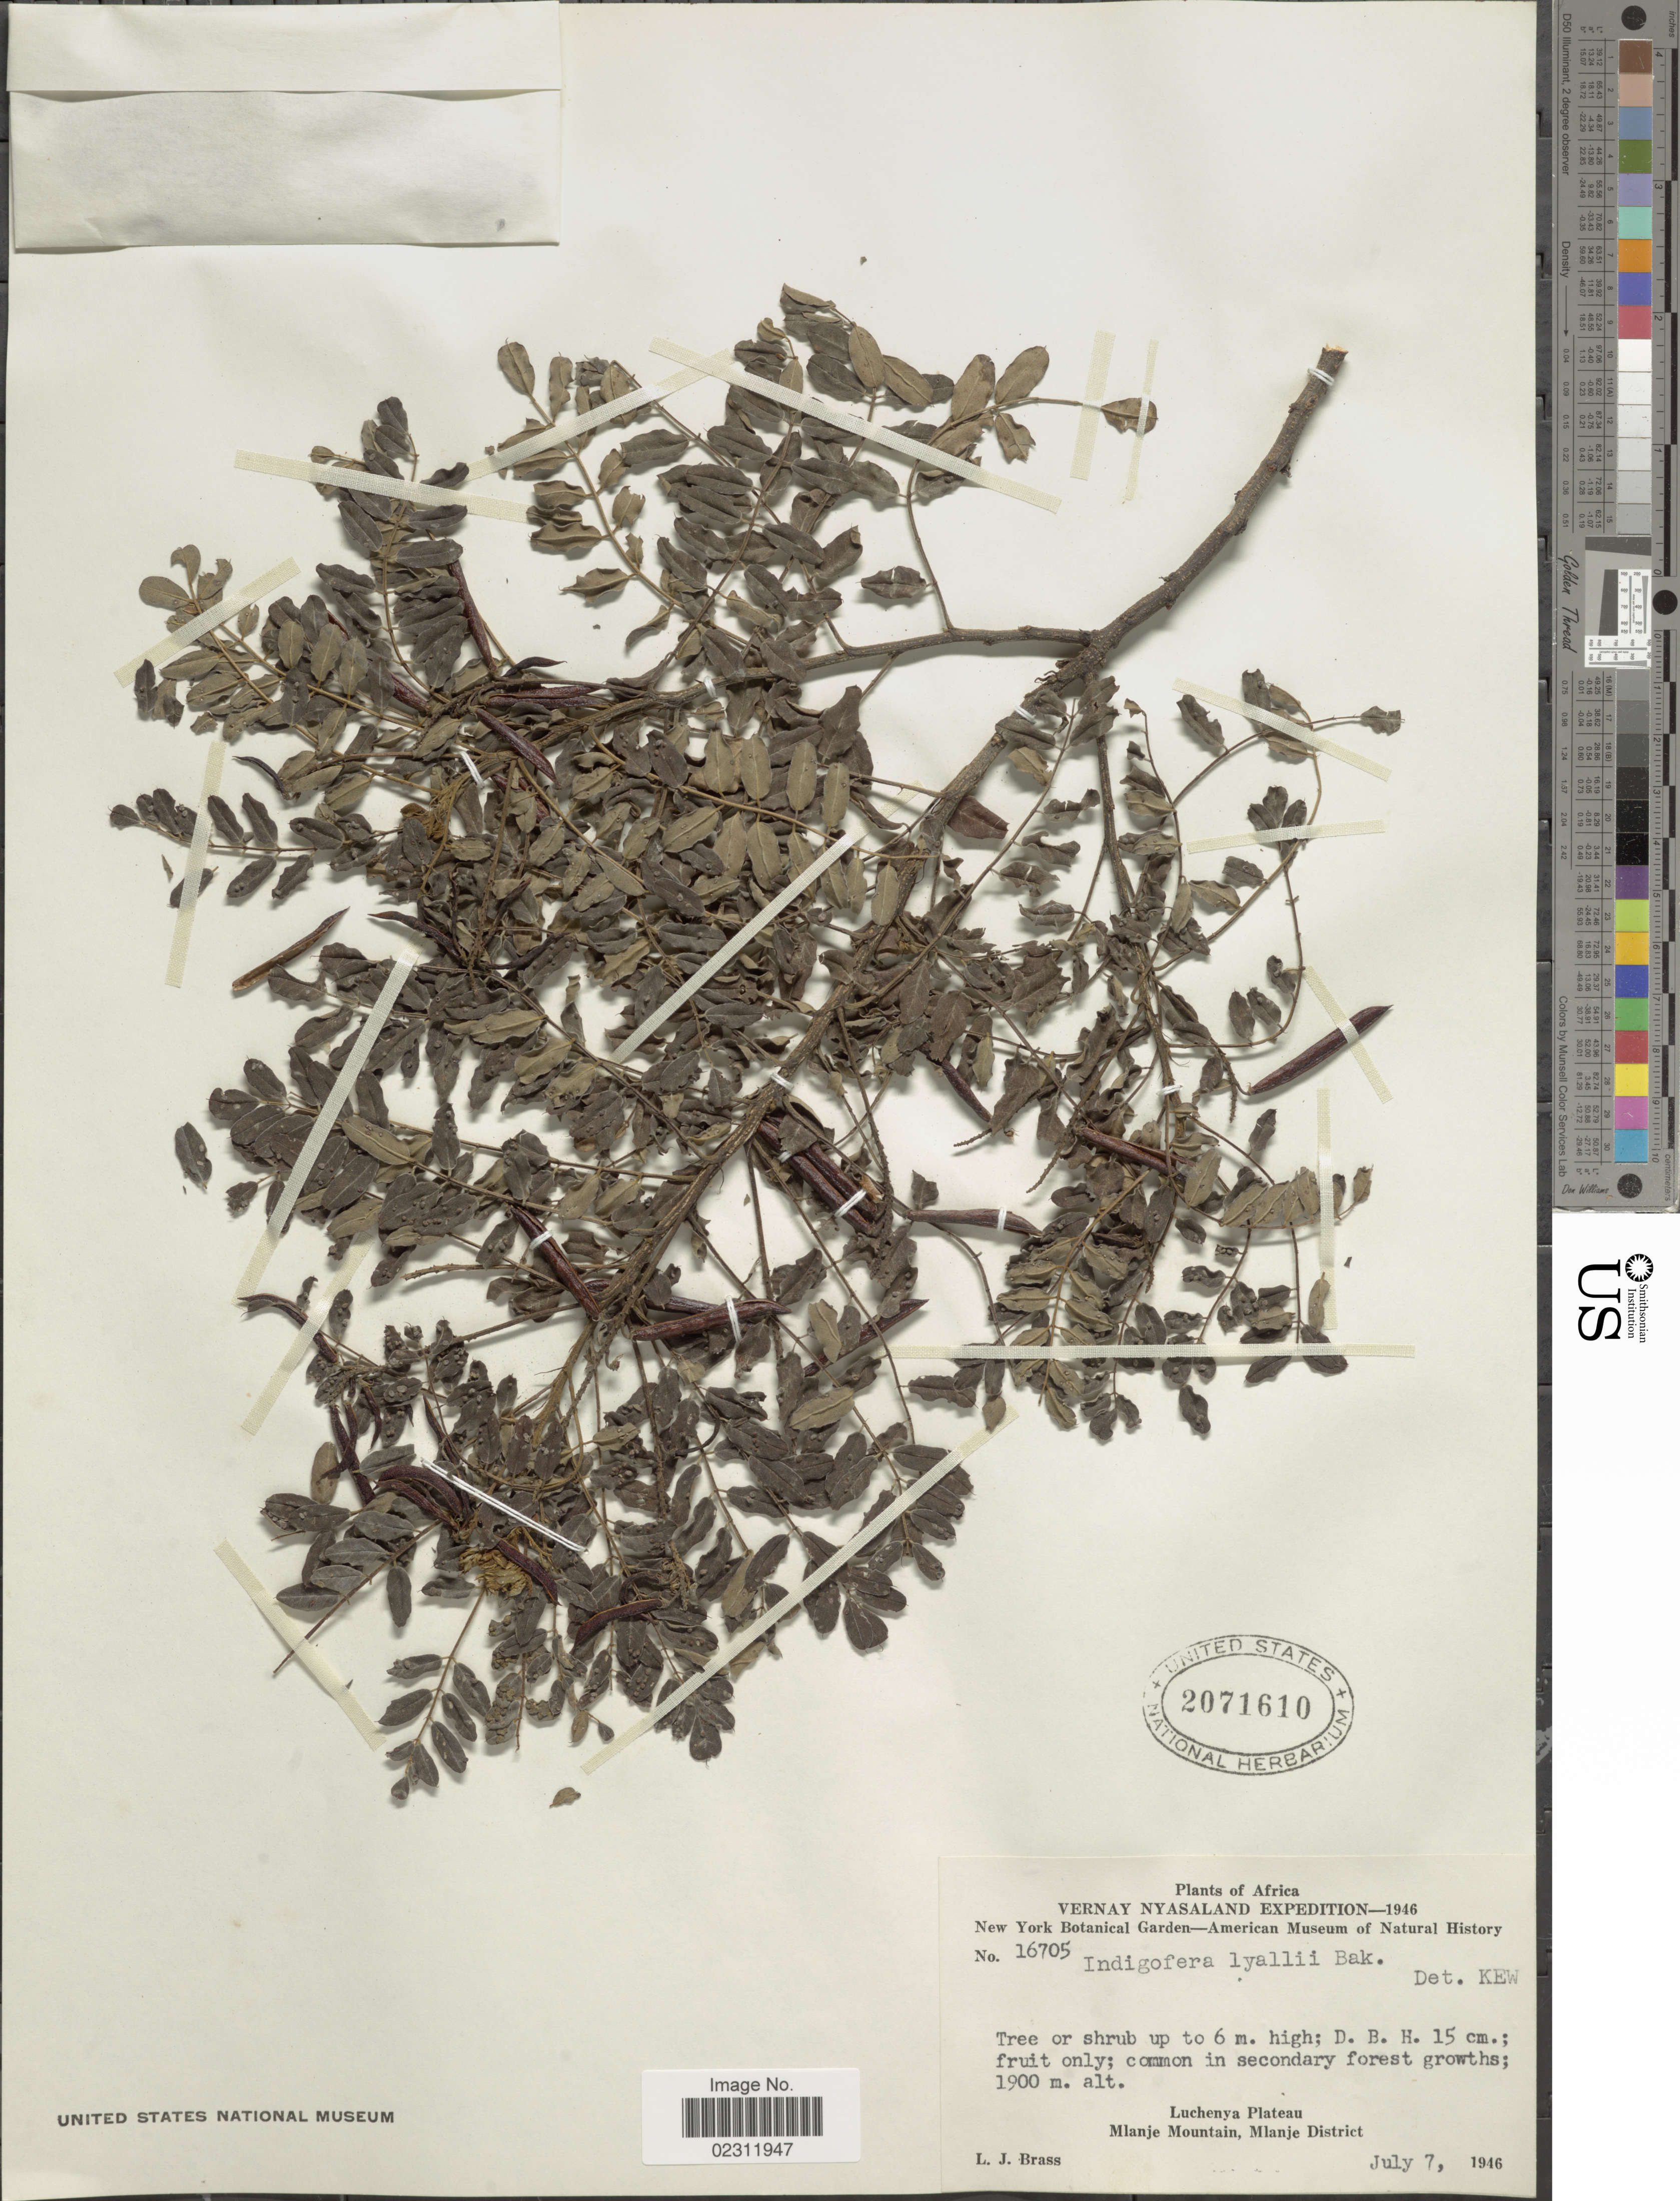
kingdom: Plantae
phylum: Tracheophyta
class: Magnoliopsida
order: Fabales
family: Fabaceae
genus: Indigofera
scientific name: Indigofera lyallii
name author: Baker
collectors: L. J. Brass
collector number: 16705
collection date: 1946-07-07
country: Malawi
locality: Vernay Nyasaland, Luchenya Plateau, Mlanje Mountain, Mlanje District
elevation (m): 1900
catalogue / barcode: US 2071610